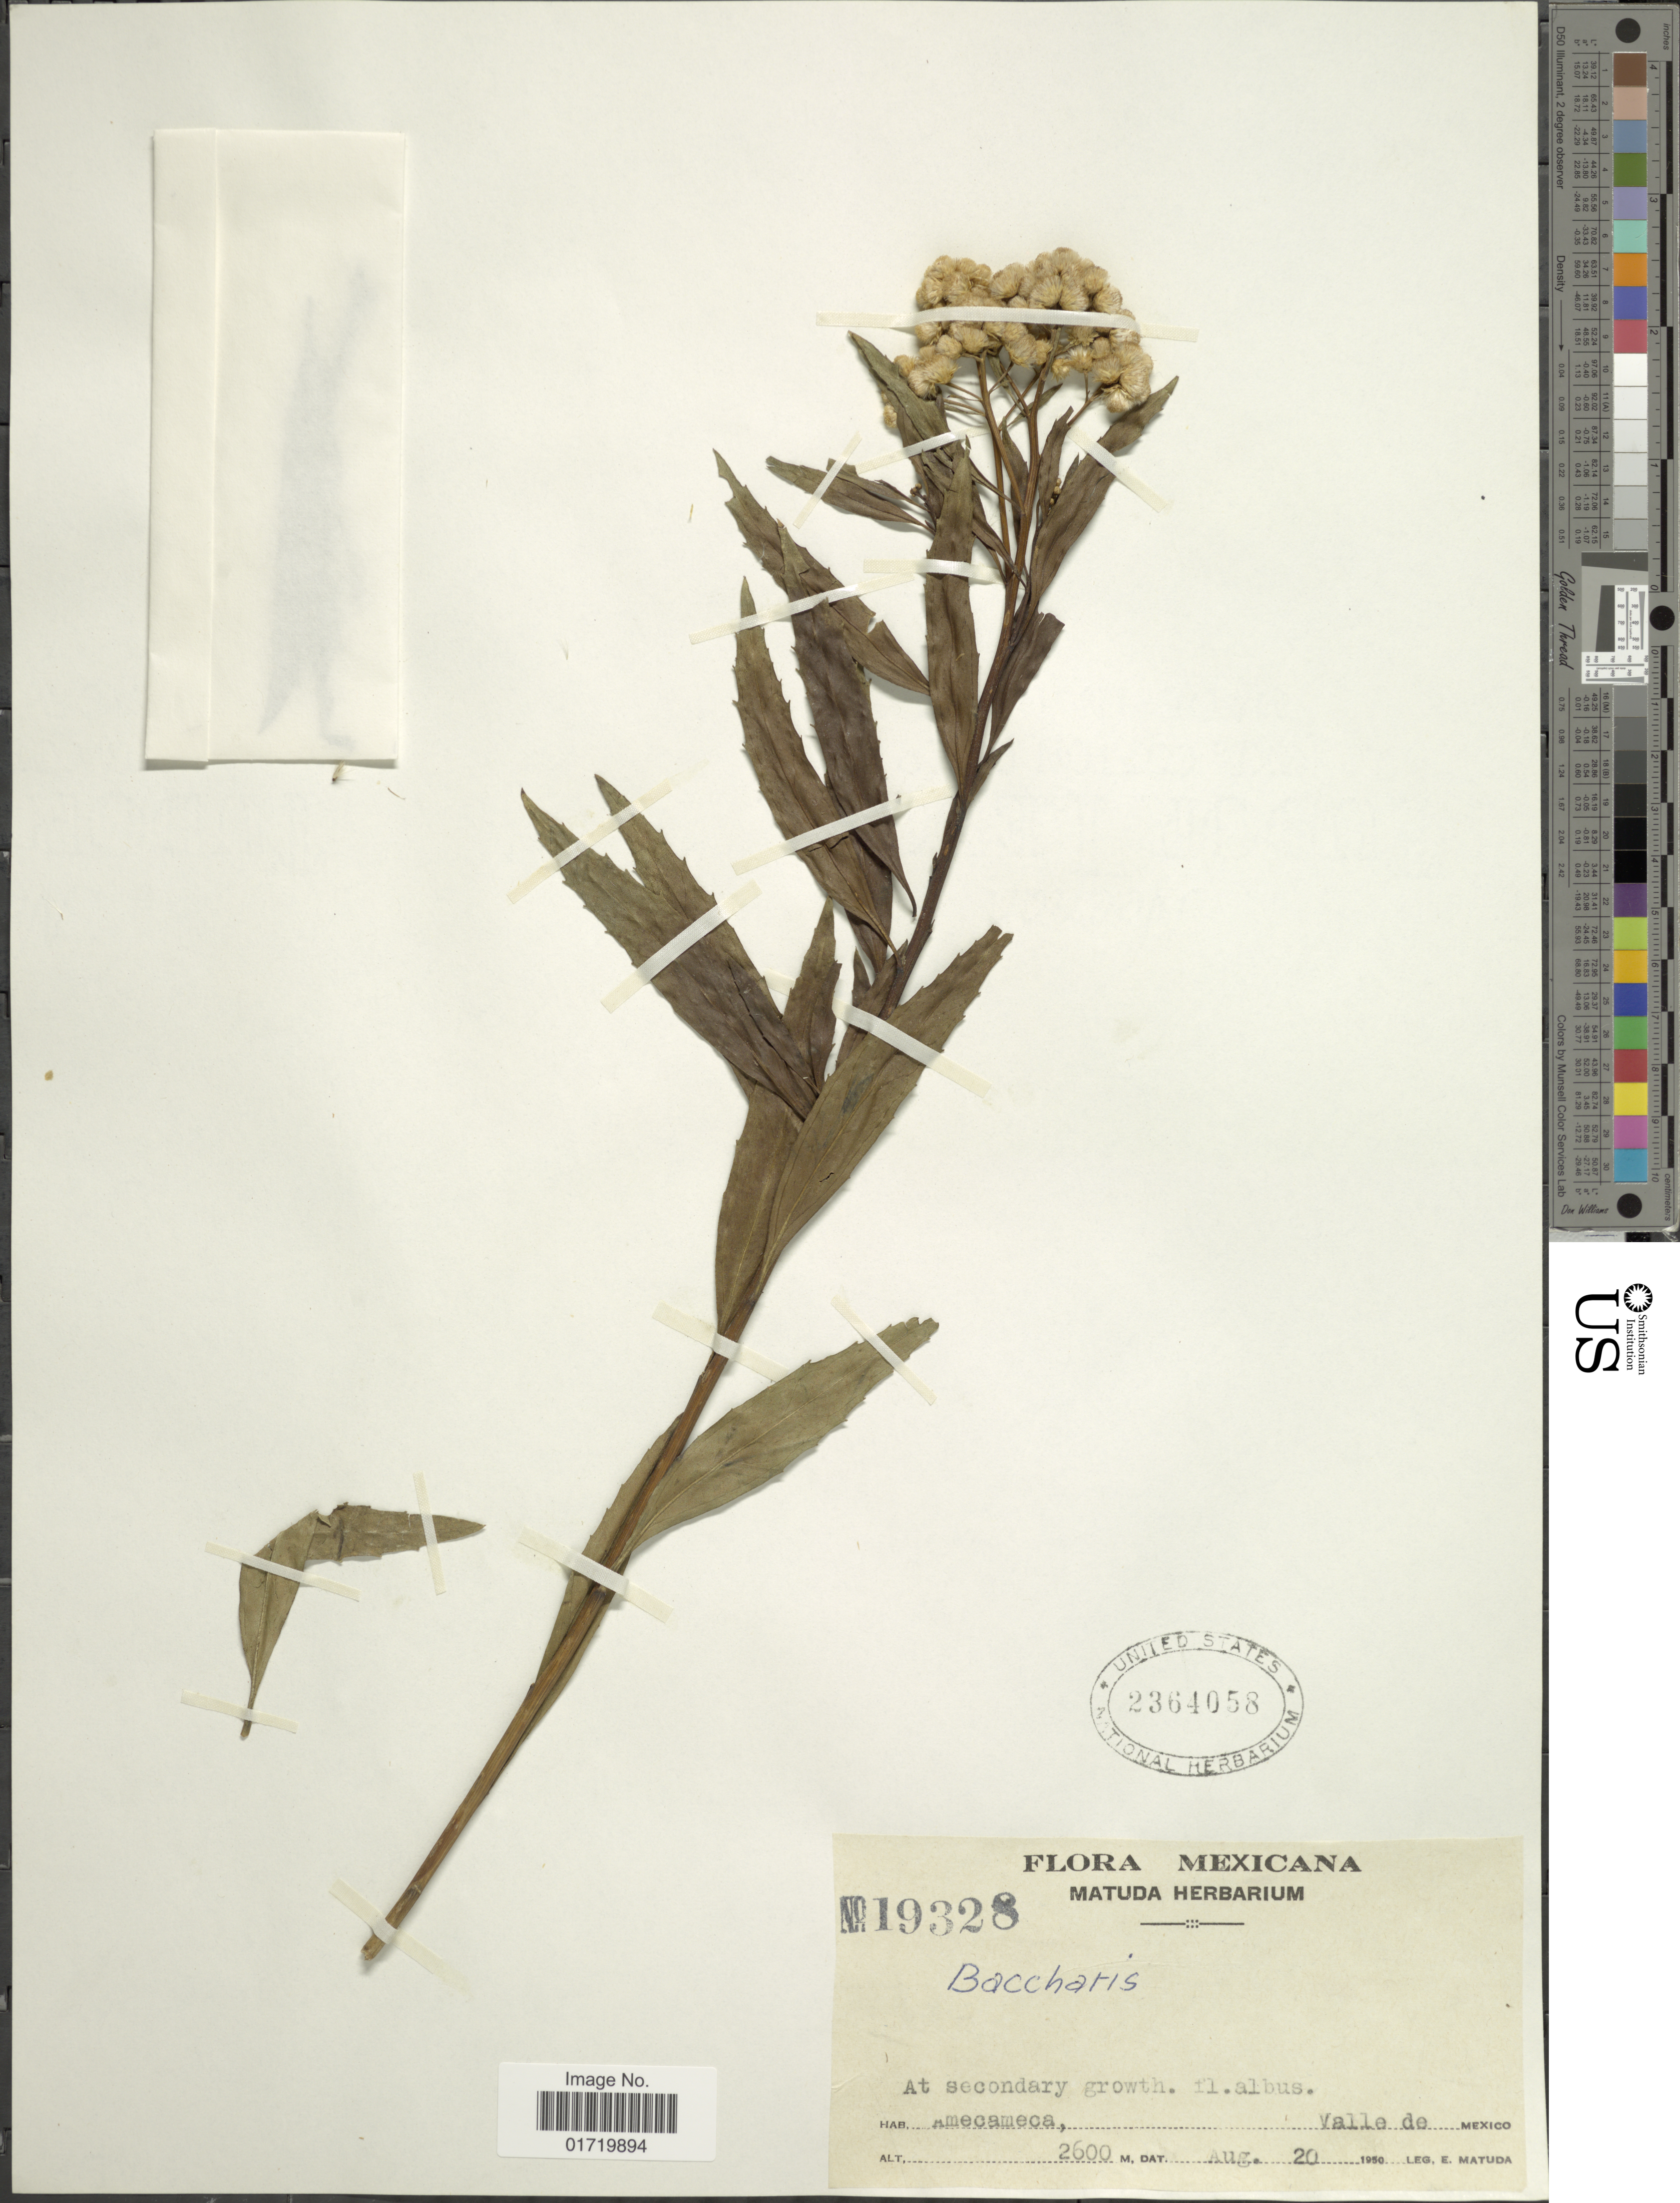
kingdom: Plantae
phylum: Tracheophyta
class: Magnoliopsida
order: Asterales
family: Asteraceae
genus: Baccharis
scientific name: Baccharis salicifolia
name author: (Ruiz & Pav.) Pers.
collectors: E. Matuda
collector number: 19328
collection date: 1950-08-20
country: Mexico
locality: Mexicana, Amecameca, Valle de Mexico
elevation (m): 2600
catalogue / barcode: US 2364058